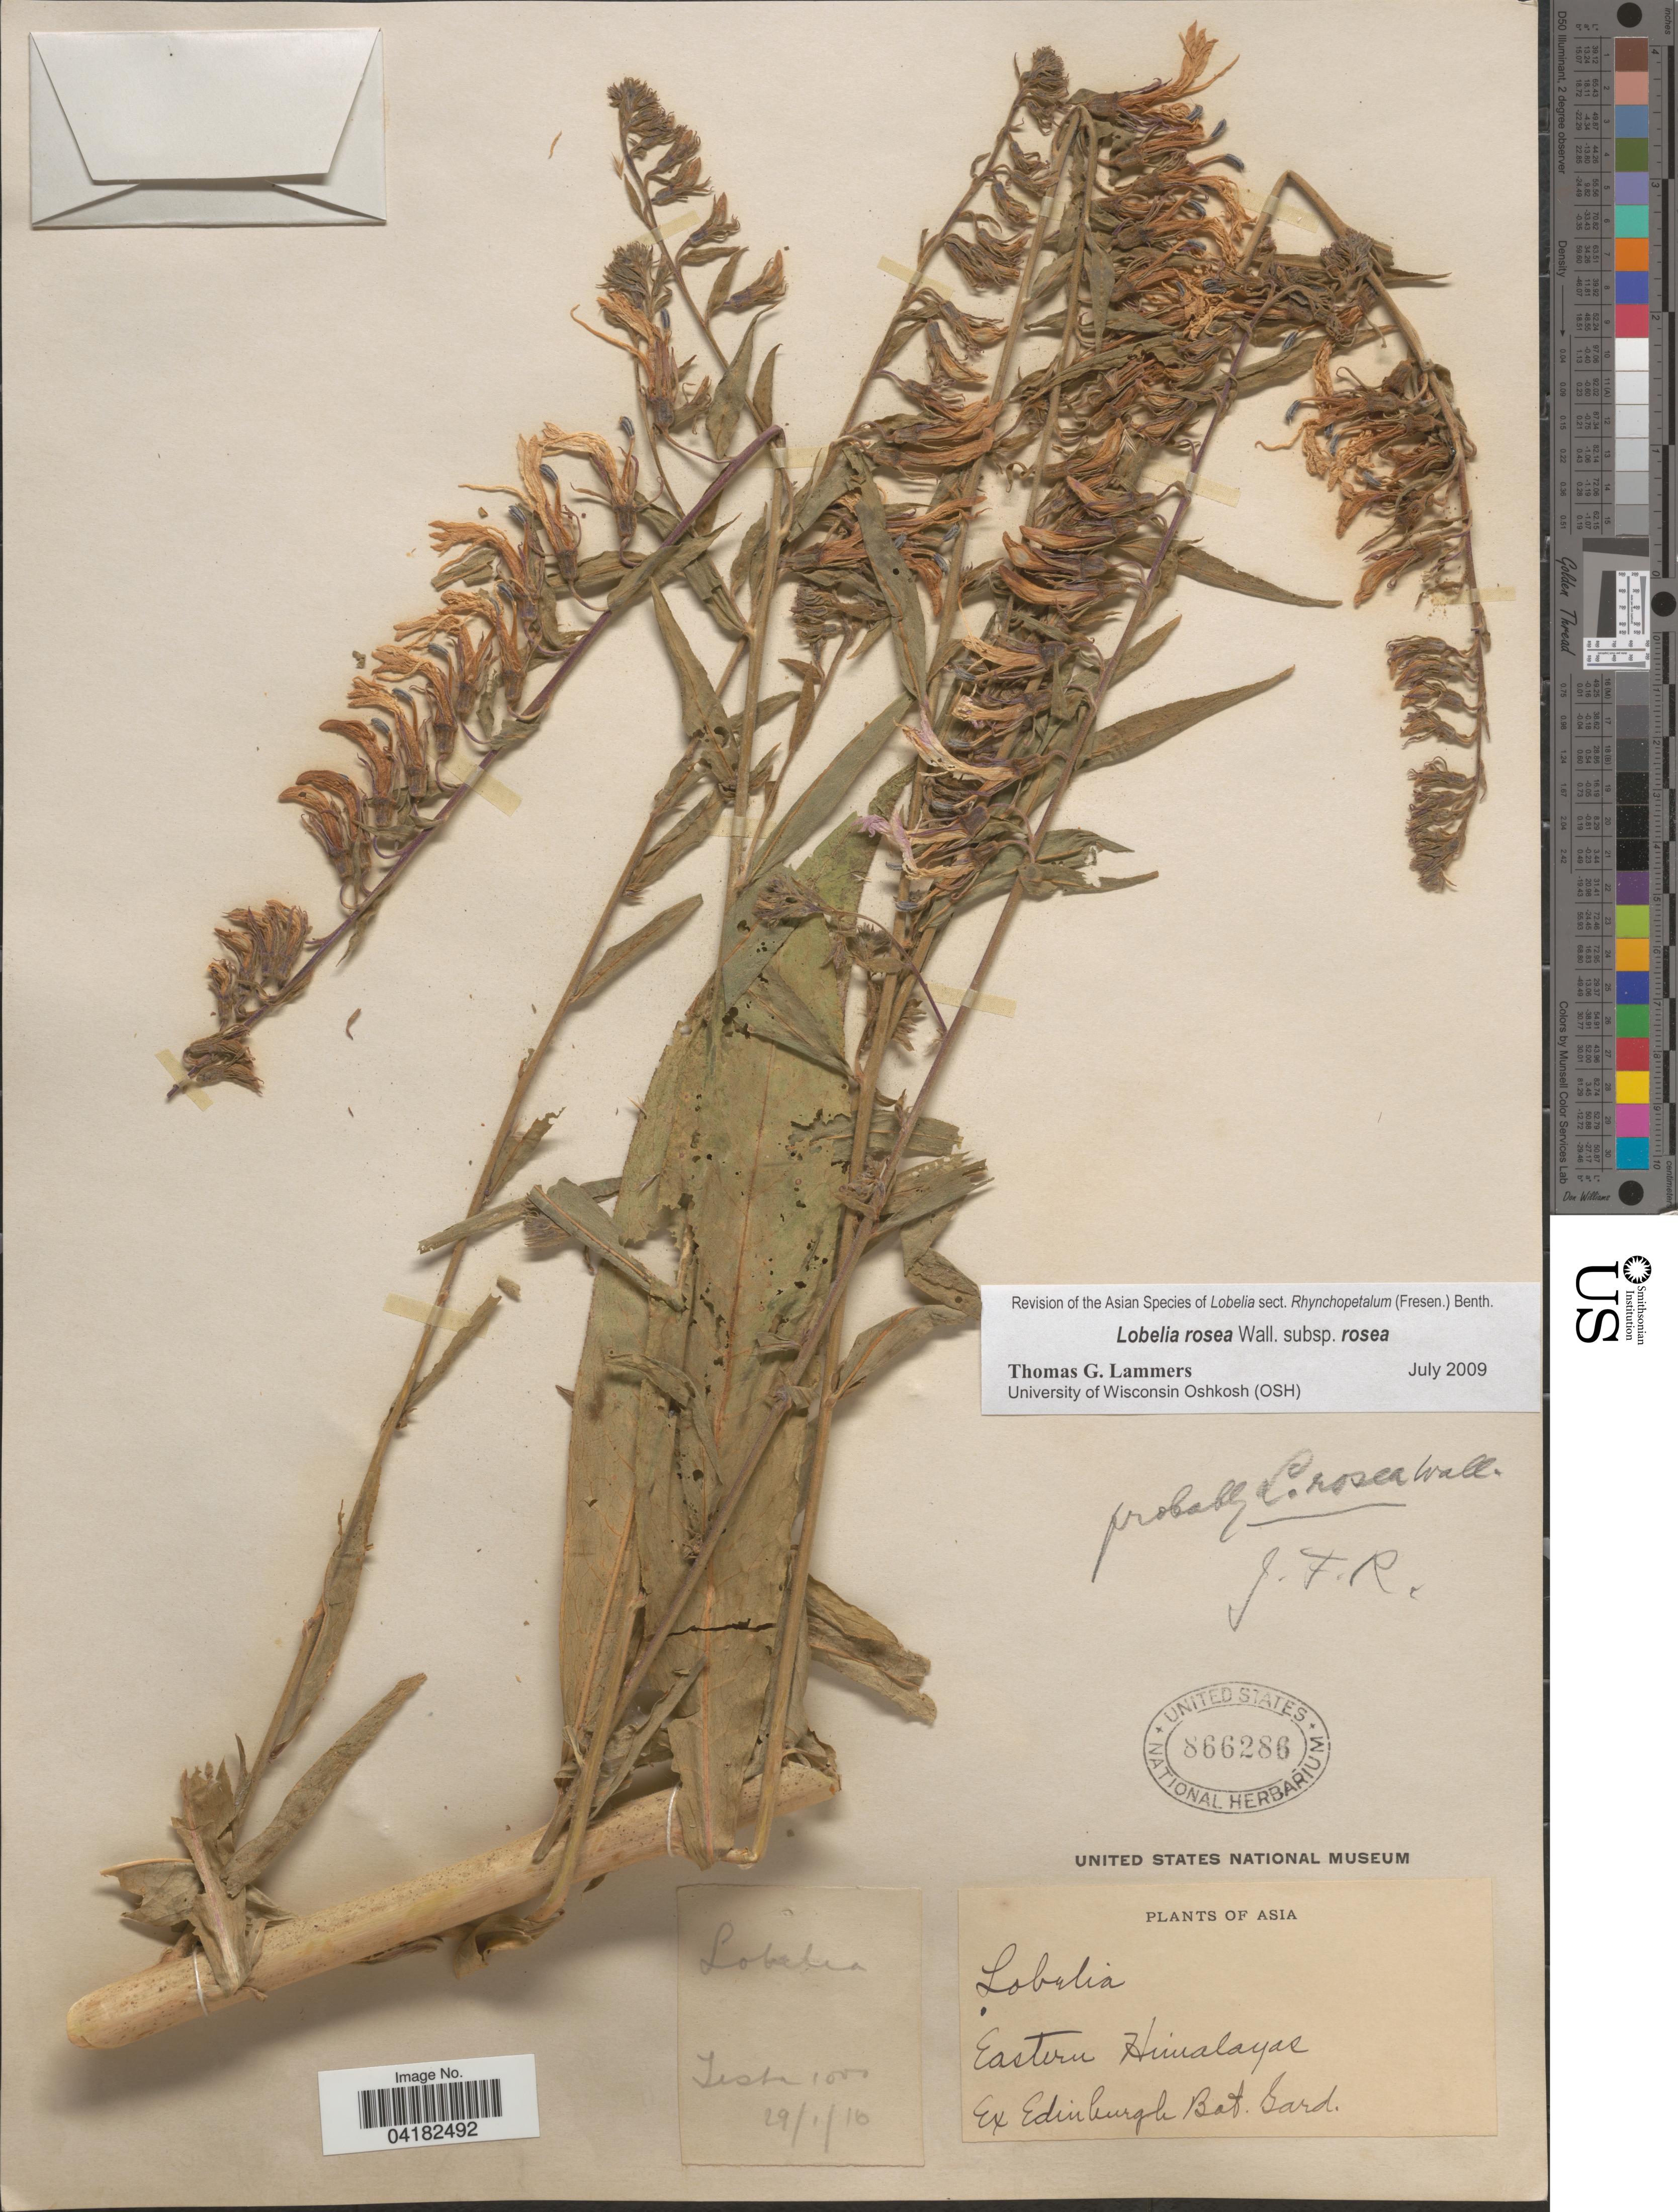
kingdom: Plantae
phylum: Tracheophyta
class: Magnoliopsida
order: Asterales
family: Campanulaceae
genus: Lobelia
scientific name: Lobelia rosea subsp. rosea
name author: Wall.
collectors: Edinburg Bot. Gard.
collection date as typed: Transcribed d/m/y: 29/1/16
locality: Asia. Easten Himalaya.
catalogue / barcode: US 866286